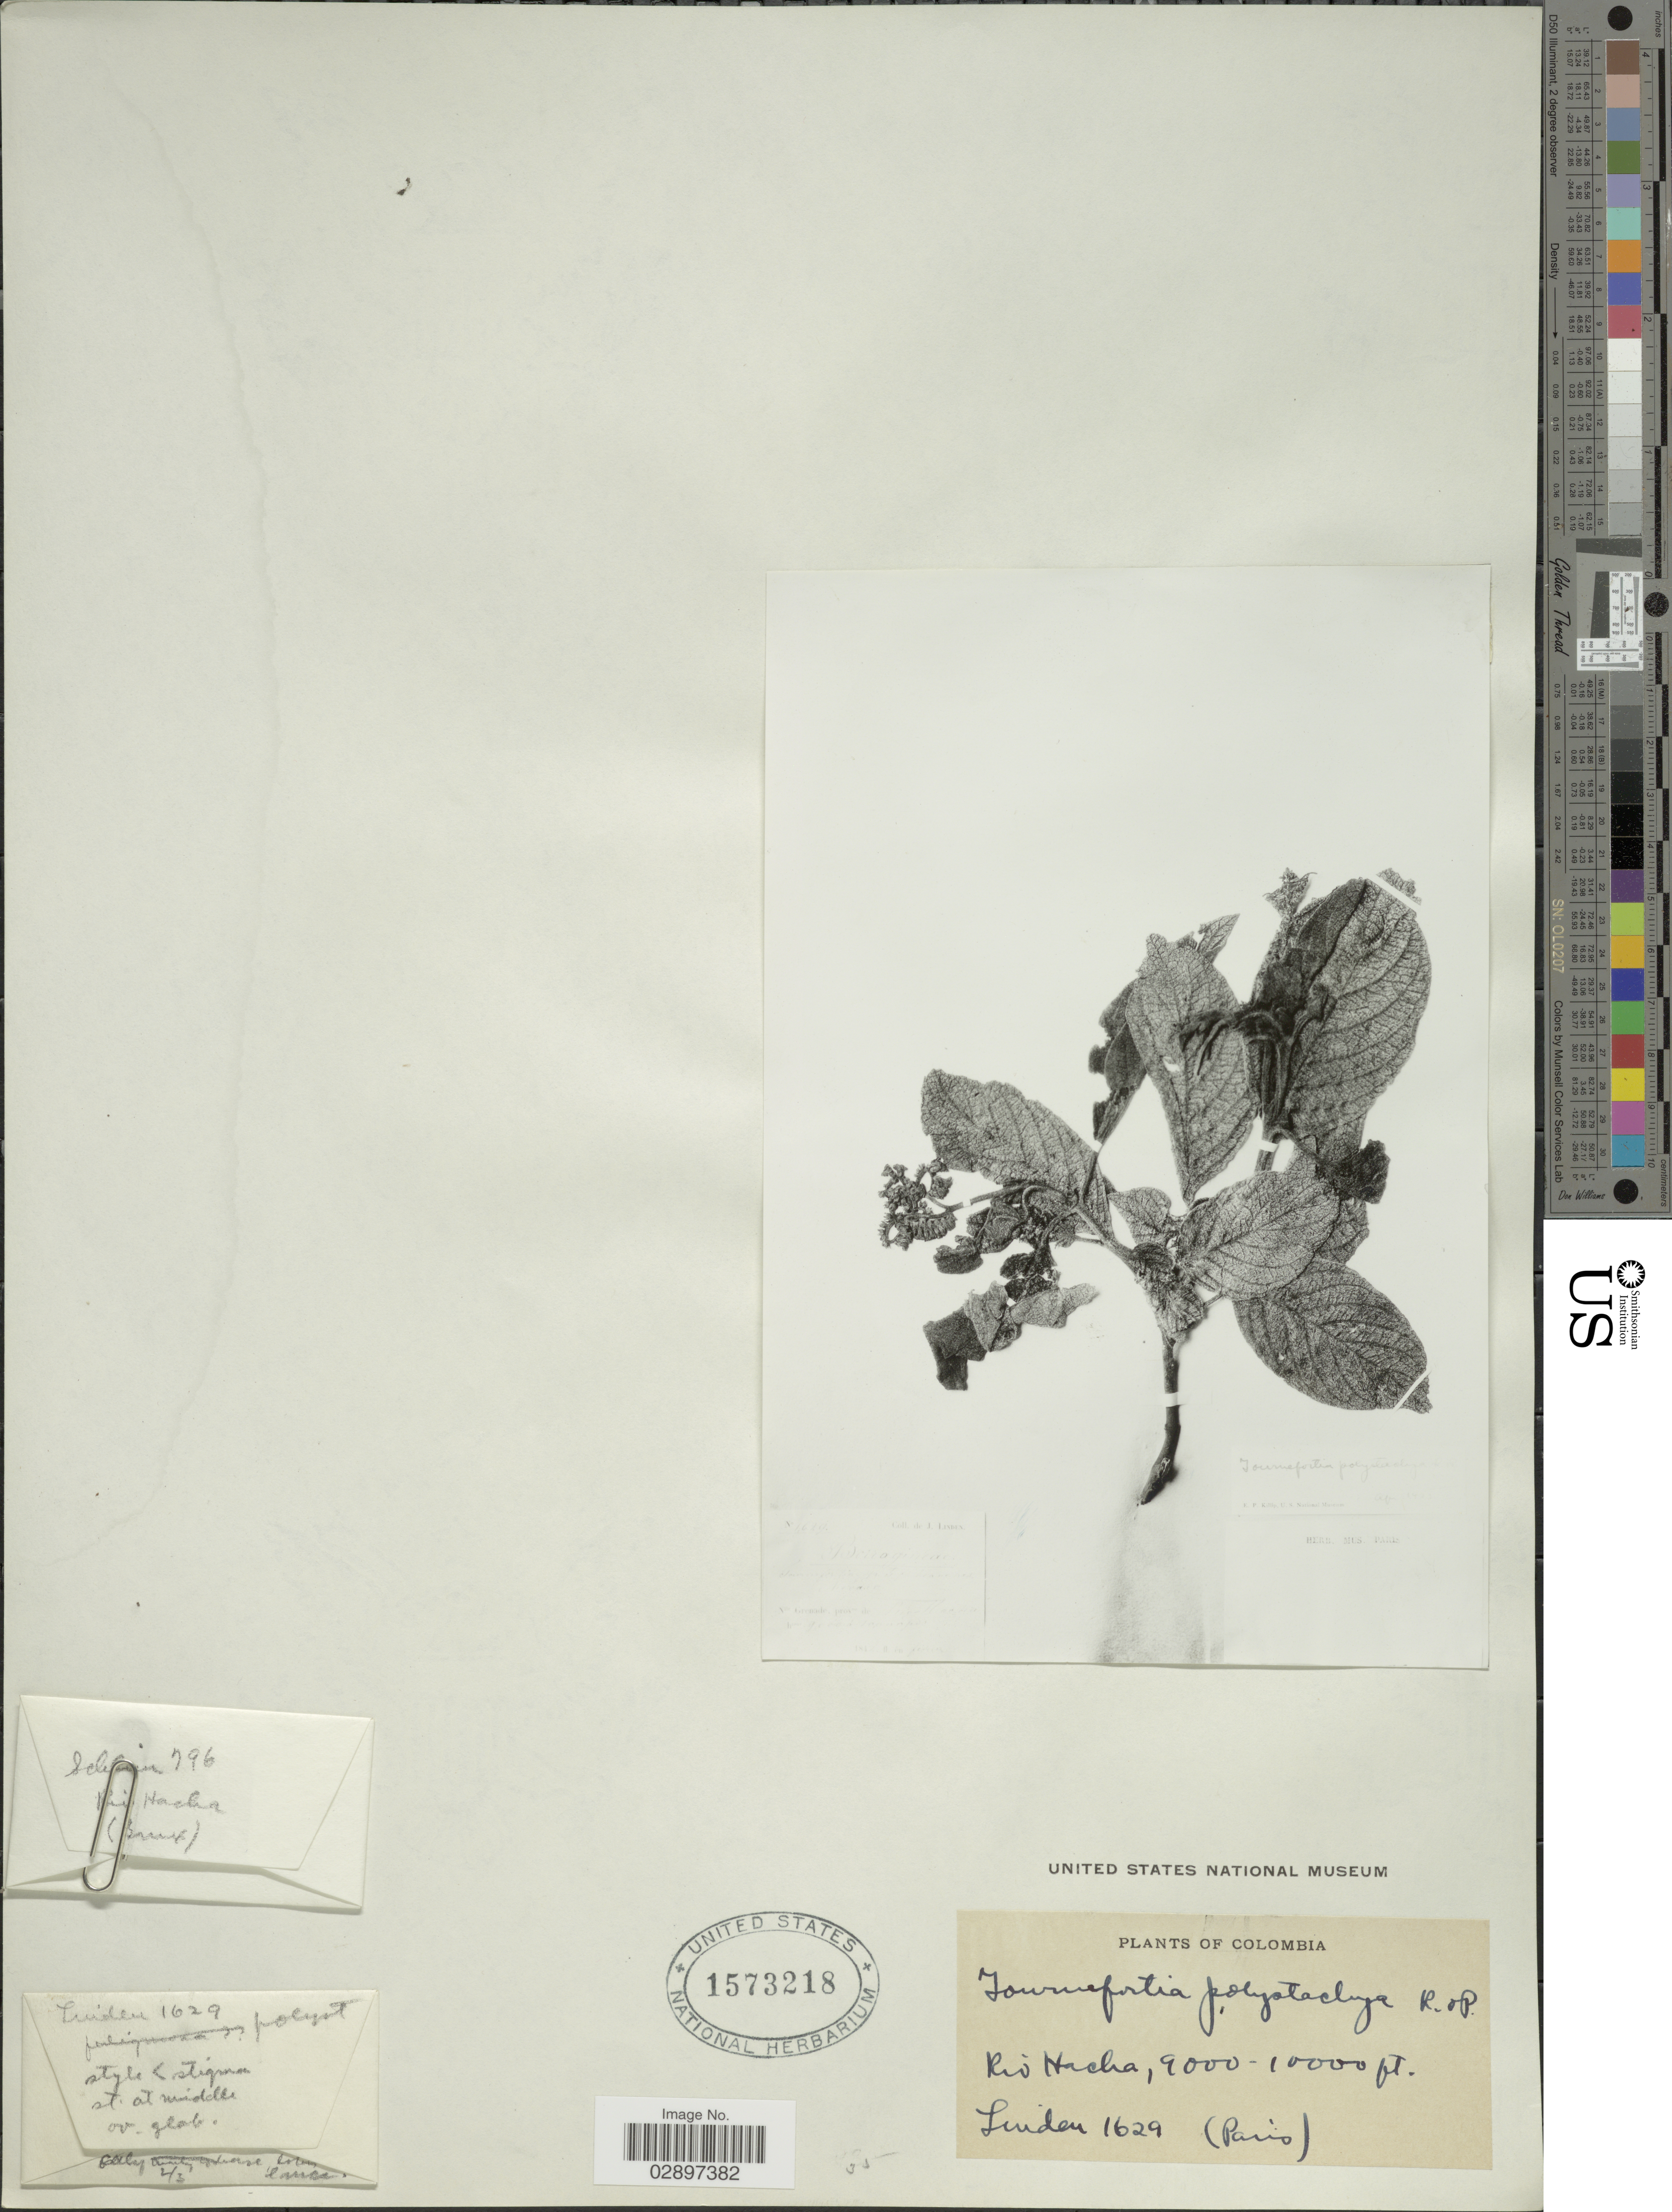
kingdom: Plantae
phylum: Tracheophyta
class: Magnoliopsida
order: Boraginales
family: Heliotropiaceae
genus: Tournefortia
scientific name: Tournefortia polystachya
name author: Ruiz & Pav.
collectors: -- Linden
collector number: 1629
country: Colombia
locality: Rio Hacha.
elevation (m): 2743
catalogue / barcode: US 1573218